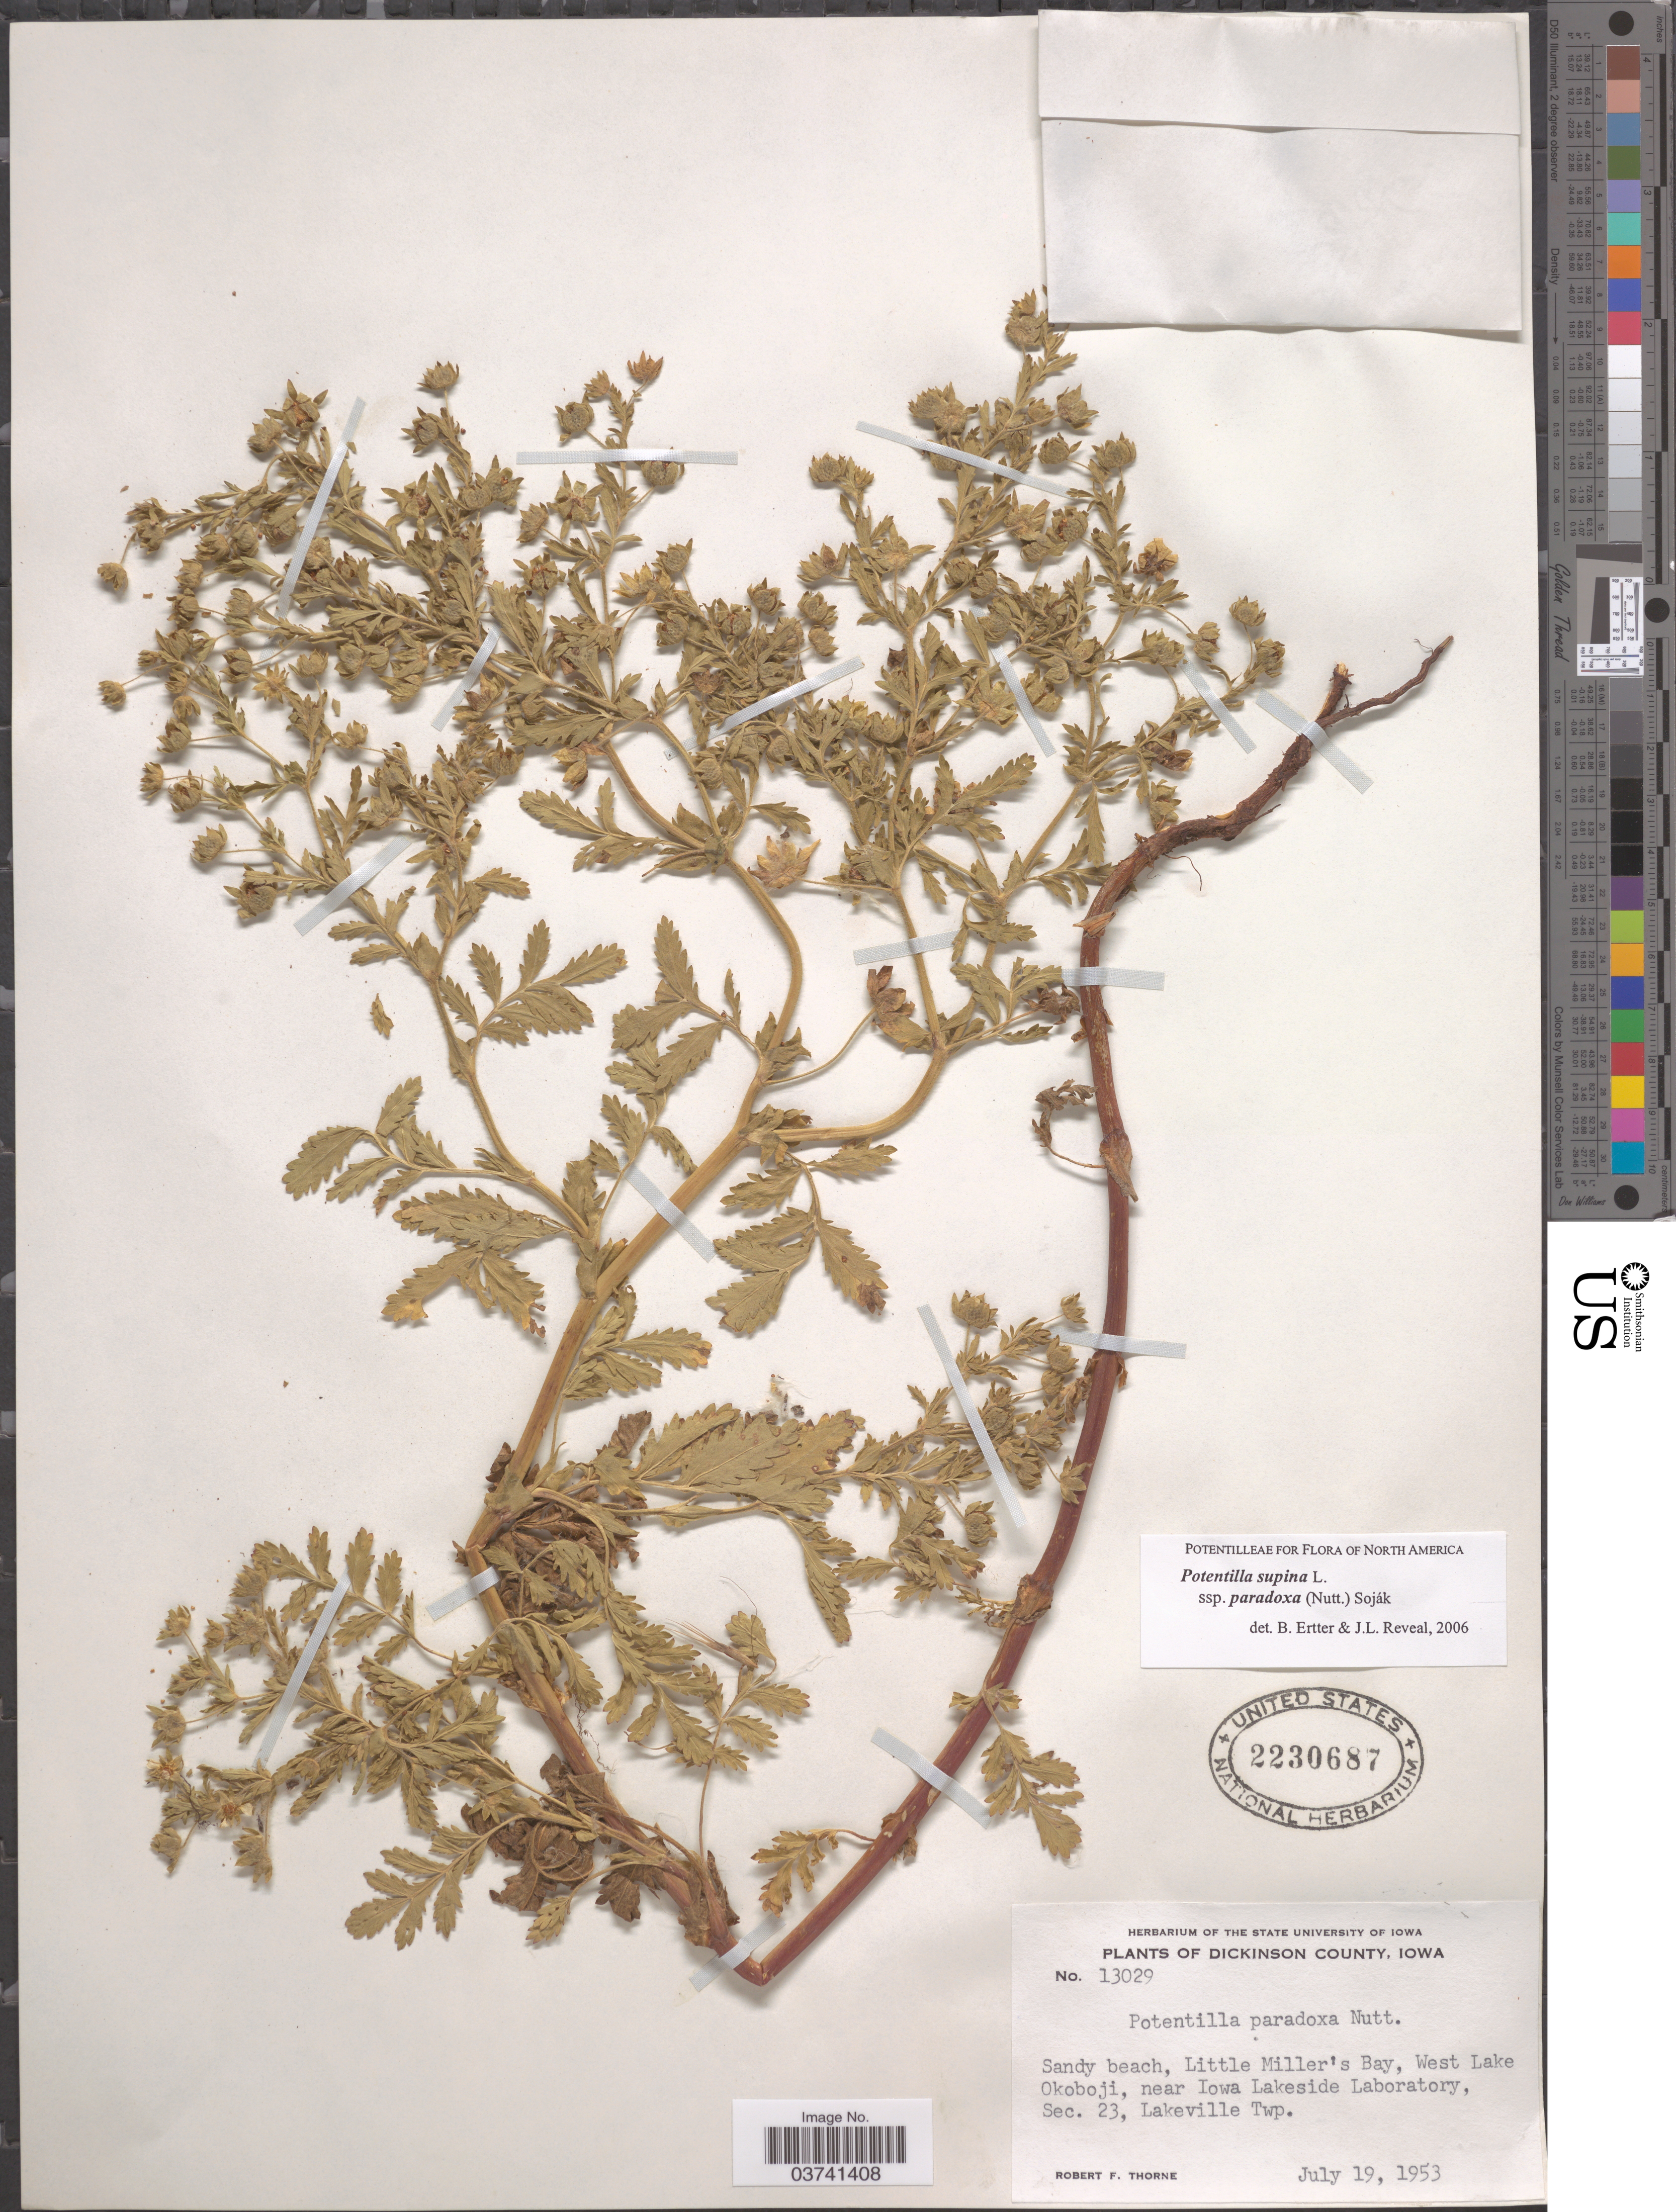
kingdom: Plantae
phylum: Tracheophyta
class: Magnoliopsida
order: Rosales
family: Rosaceae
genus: Potentilla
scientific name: Potentilla supina subsp. paradoxa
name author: (Nutt.) Soják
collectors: R. F. Thorne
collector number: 13029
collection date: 1953-07-19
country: United States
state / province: Iowa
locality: Dickinson County. Sandy beach, Little Miller's Bay, West Lake Okoboji, near Iowa Lakeside Laboratory, Sec. 23, Lakeville Twp.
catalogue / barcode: US 2230687